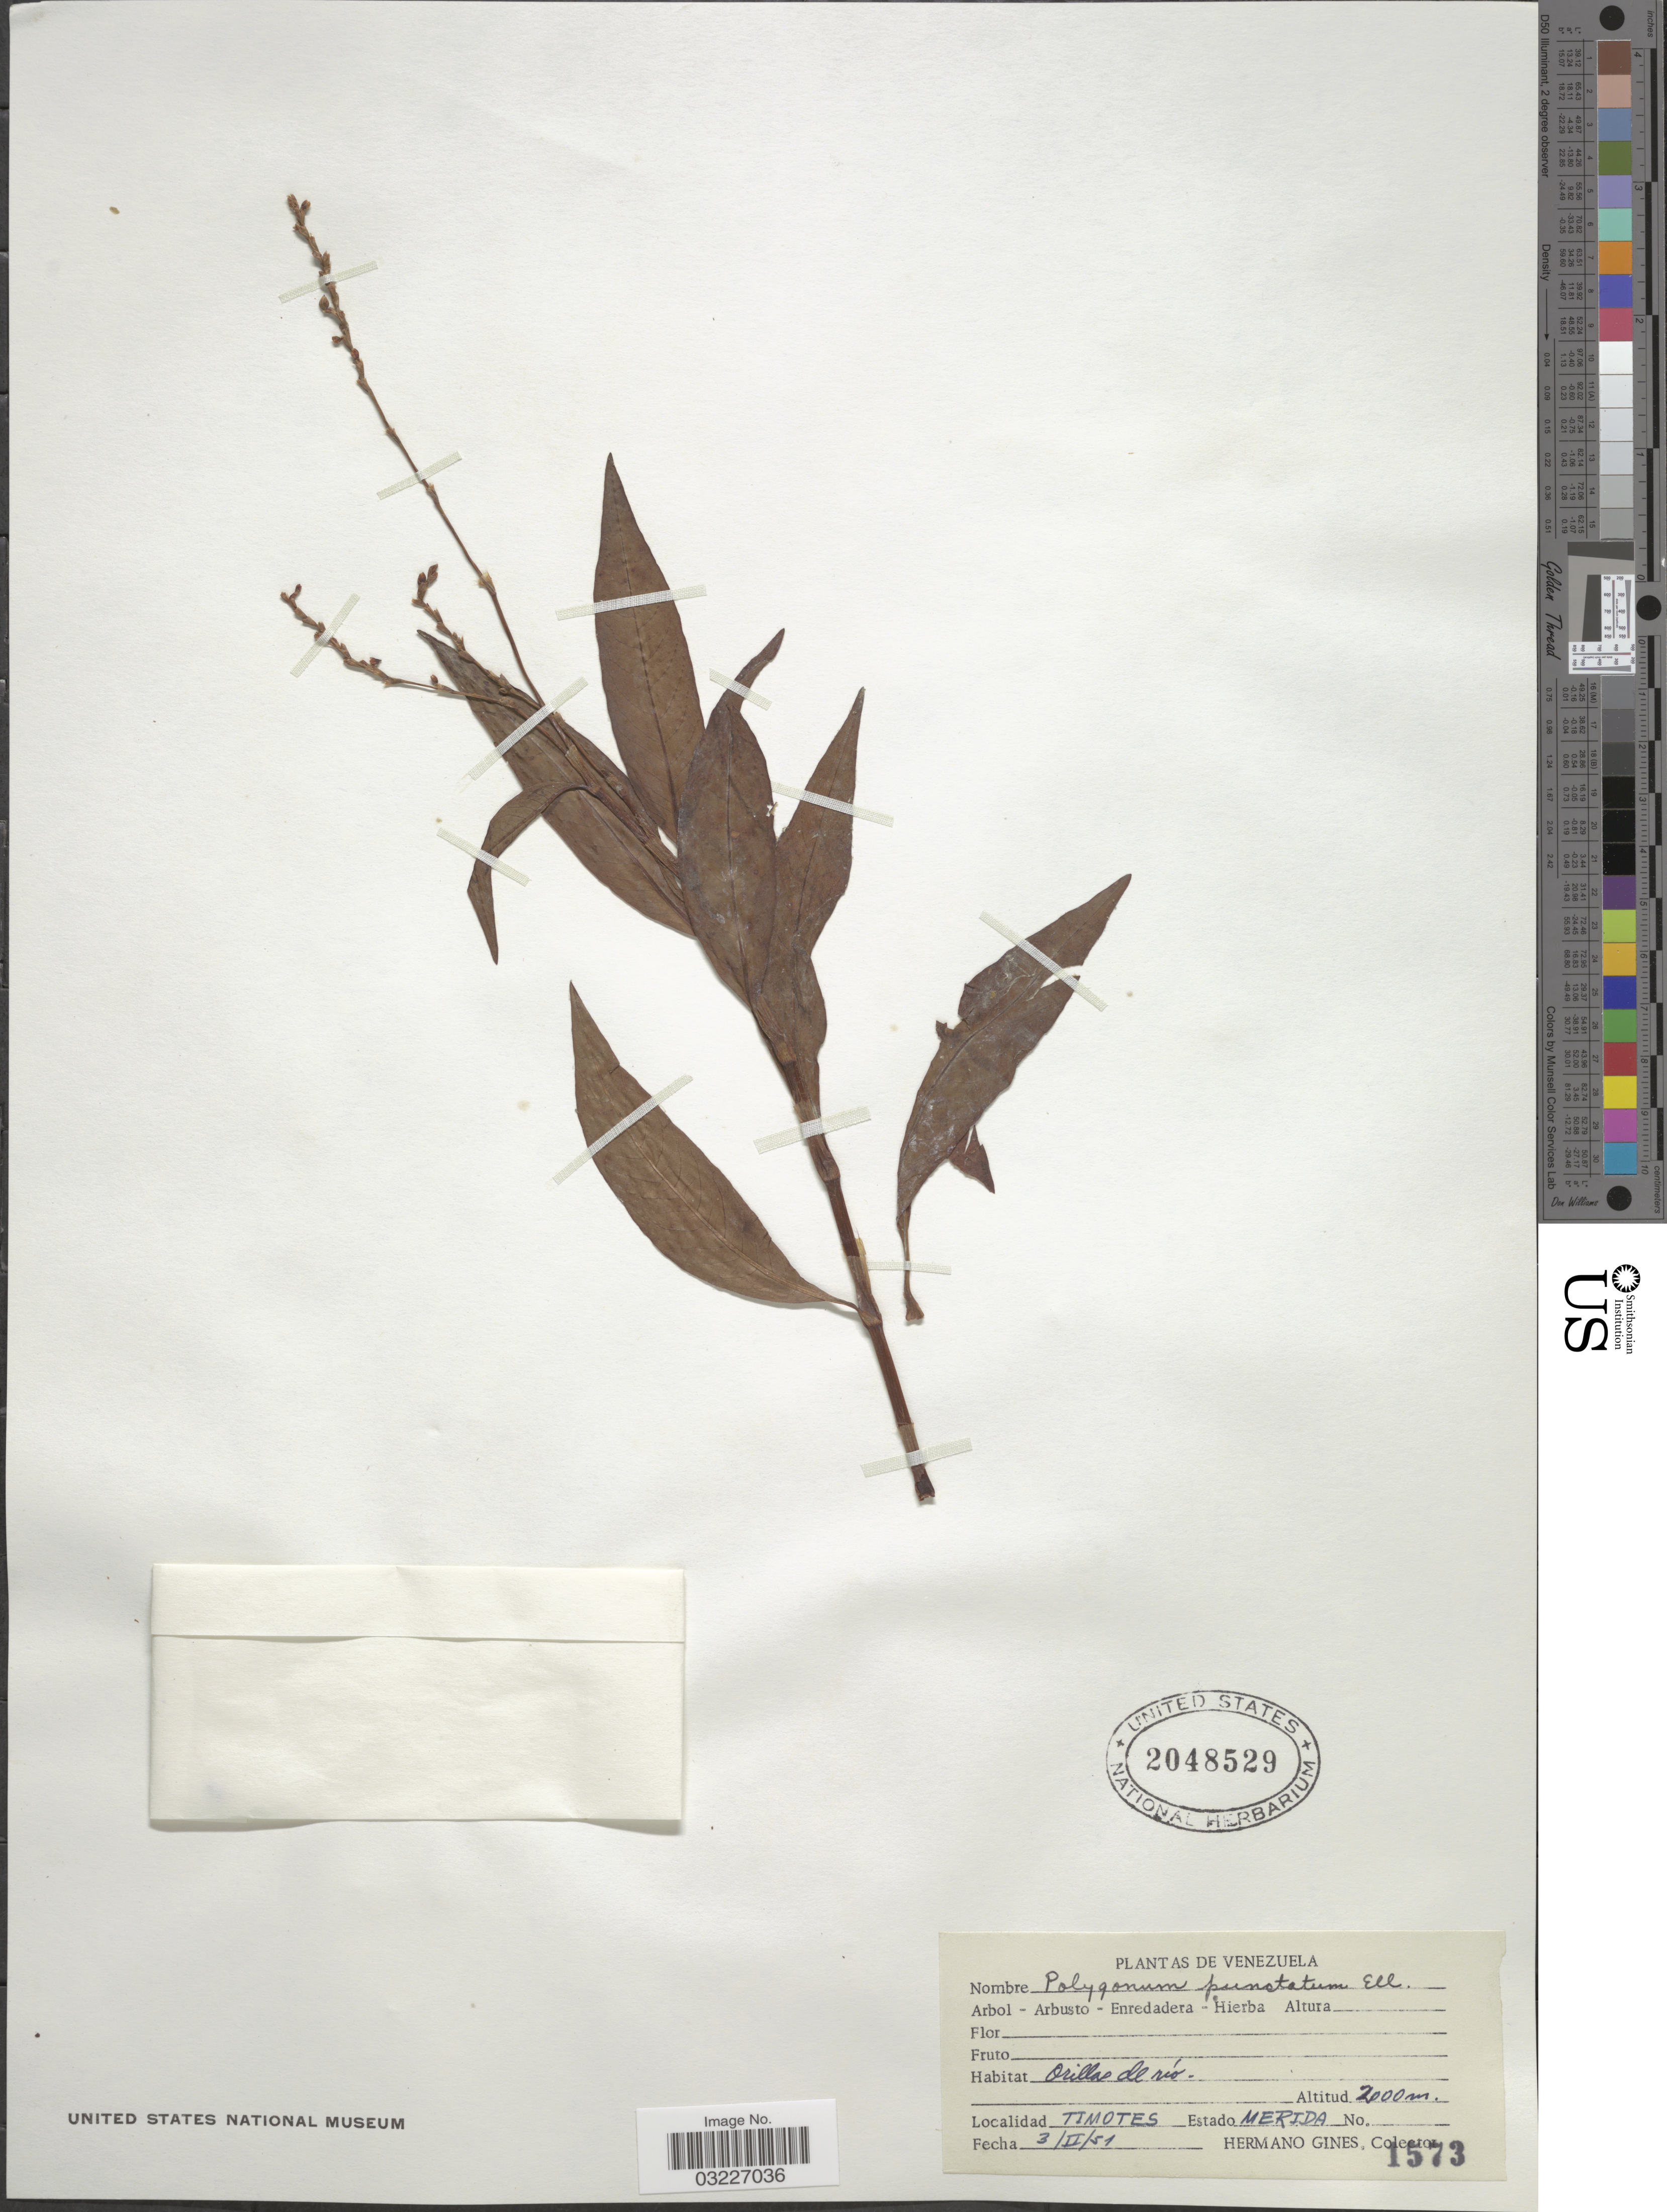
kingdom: Plantae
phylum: Tracheophyta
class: Magnoliopsida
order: Caryophyllales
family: Polygonaceae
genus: Polygonum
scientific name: Polygonum opelousanum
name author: Riddell ex Small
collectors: Bro. Gines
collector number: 1573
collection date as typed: Transcribed d/m/y: 3/2/51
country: Venezuela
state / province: Mérida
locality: Orillas del río. Timotes.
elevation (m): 2000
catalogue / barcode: US 2048529